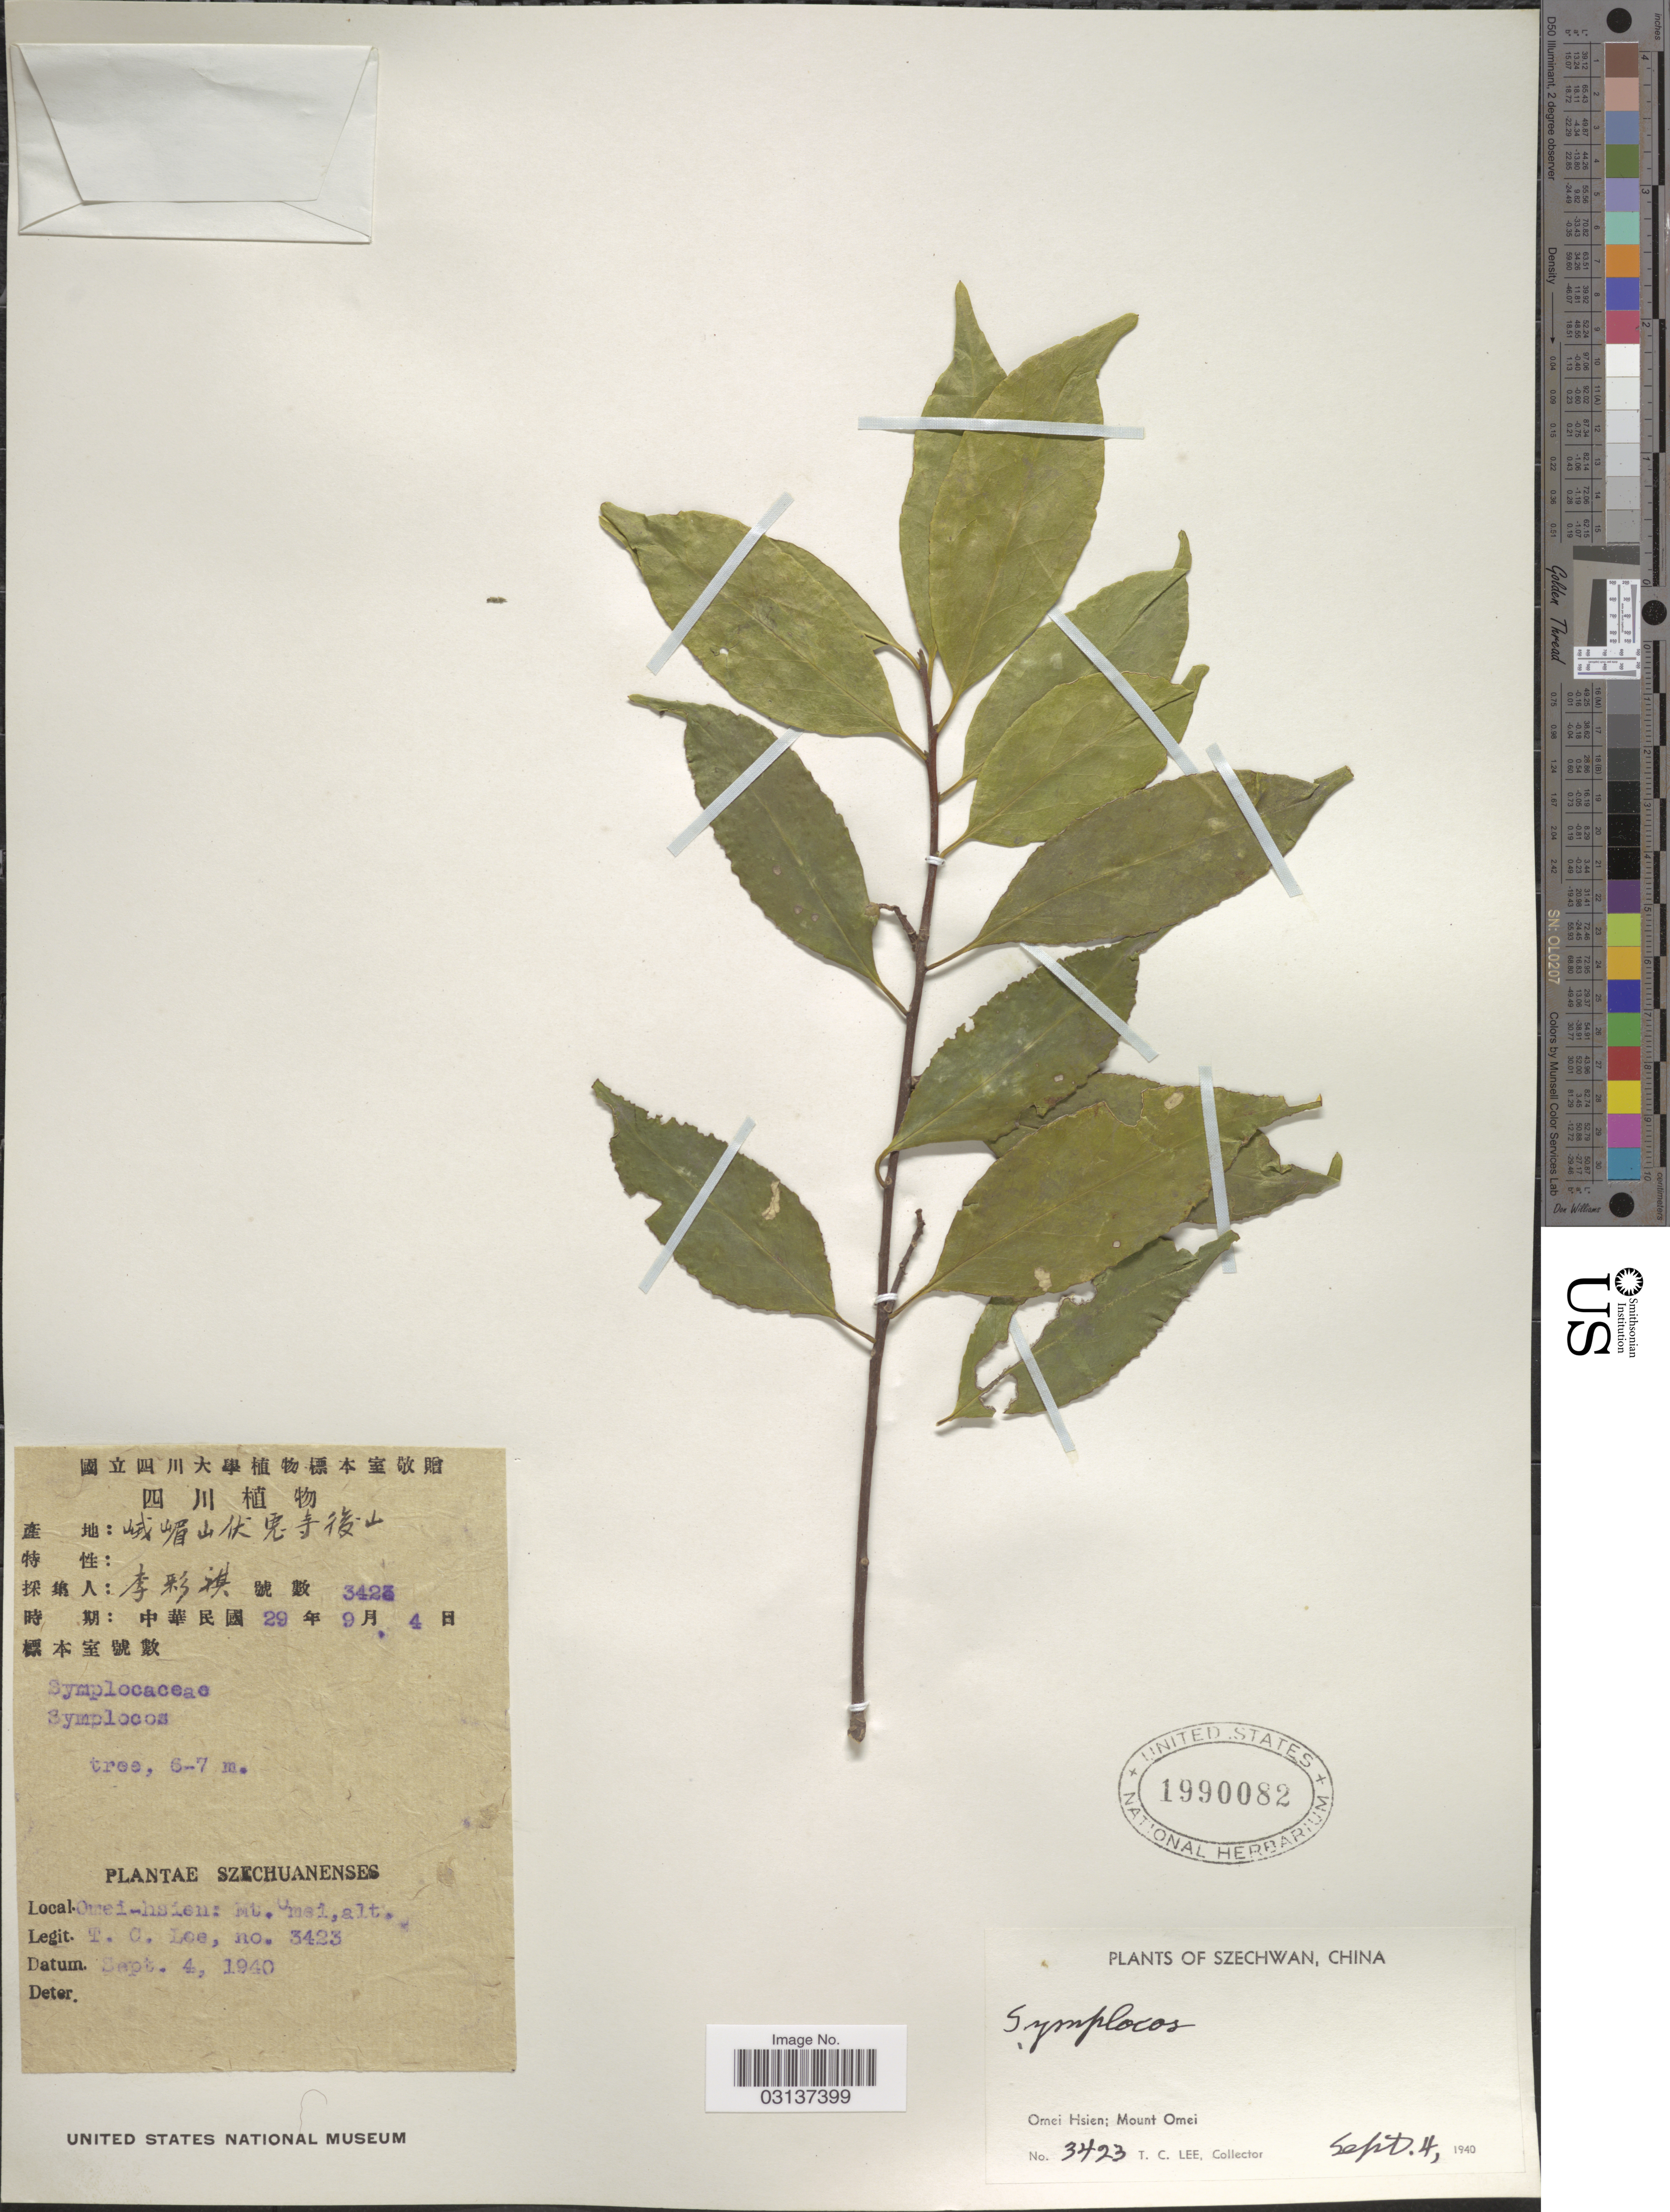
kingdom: Plantae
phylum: Tracheophyta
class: Magnoliopsida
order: Ericales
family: Symplocaceae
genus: Symplocos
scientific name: Symplocos sp.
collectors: T. Lee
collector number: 3423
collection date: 1940-09-04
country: China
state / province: Sichuan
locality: Szechwan, Omei Hsien; Mount Omei.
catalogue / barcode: US 1990082